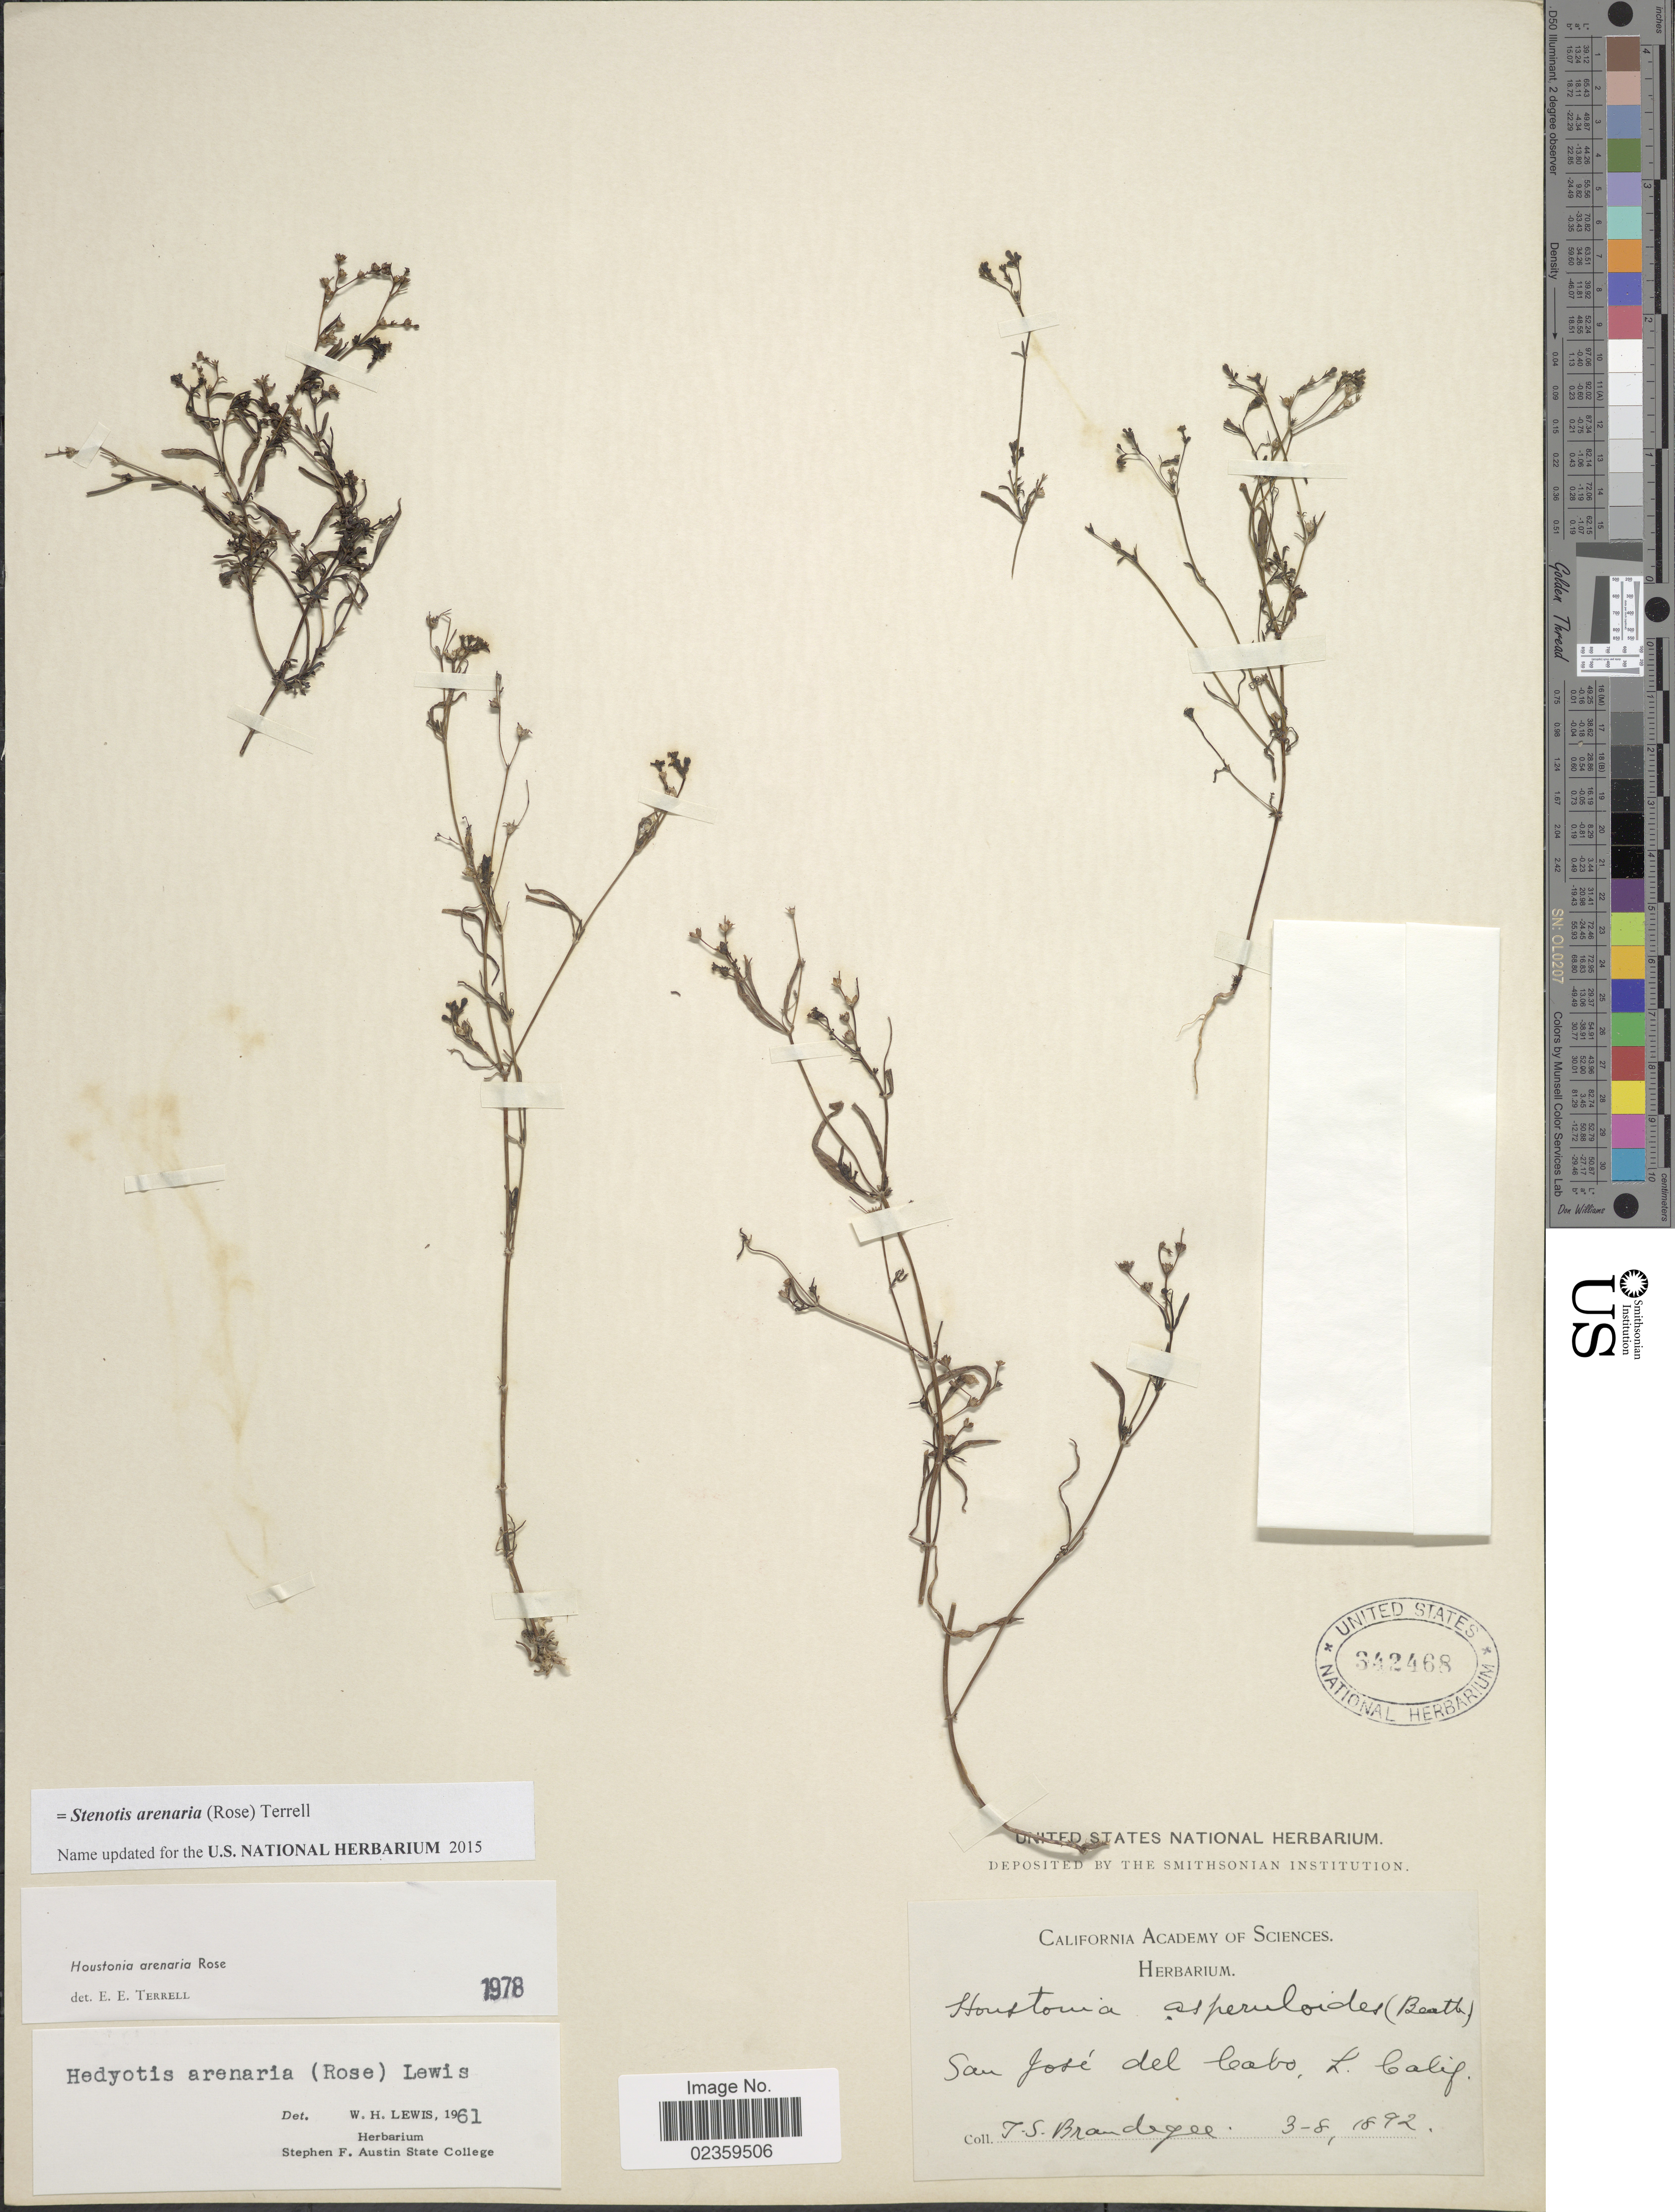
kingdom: Plantae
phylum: Tracheophyta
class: Magnoliopsida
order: Gentianales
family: Rubiaceae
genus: Stenotis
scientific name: Stenotis arenaria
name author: (Rose) Terrell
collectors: J. S. Brandegee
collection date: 1892-08-03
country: Mexico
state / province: Baja California Sur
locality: San José del Cabo, L. Calif.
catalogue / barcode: US 342468